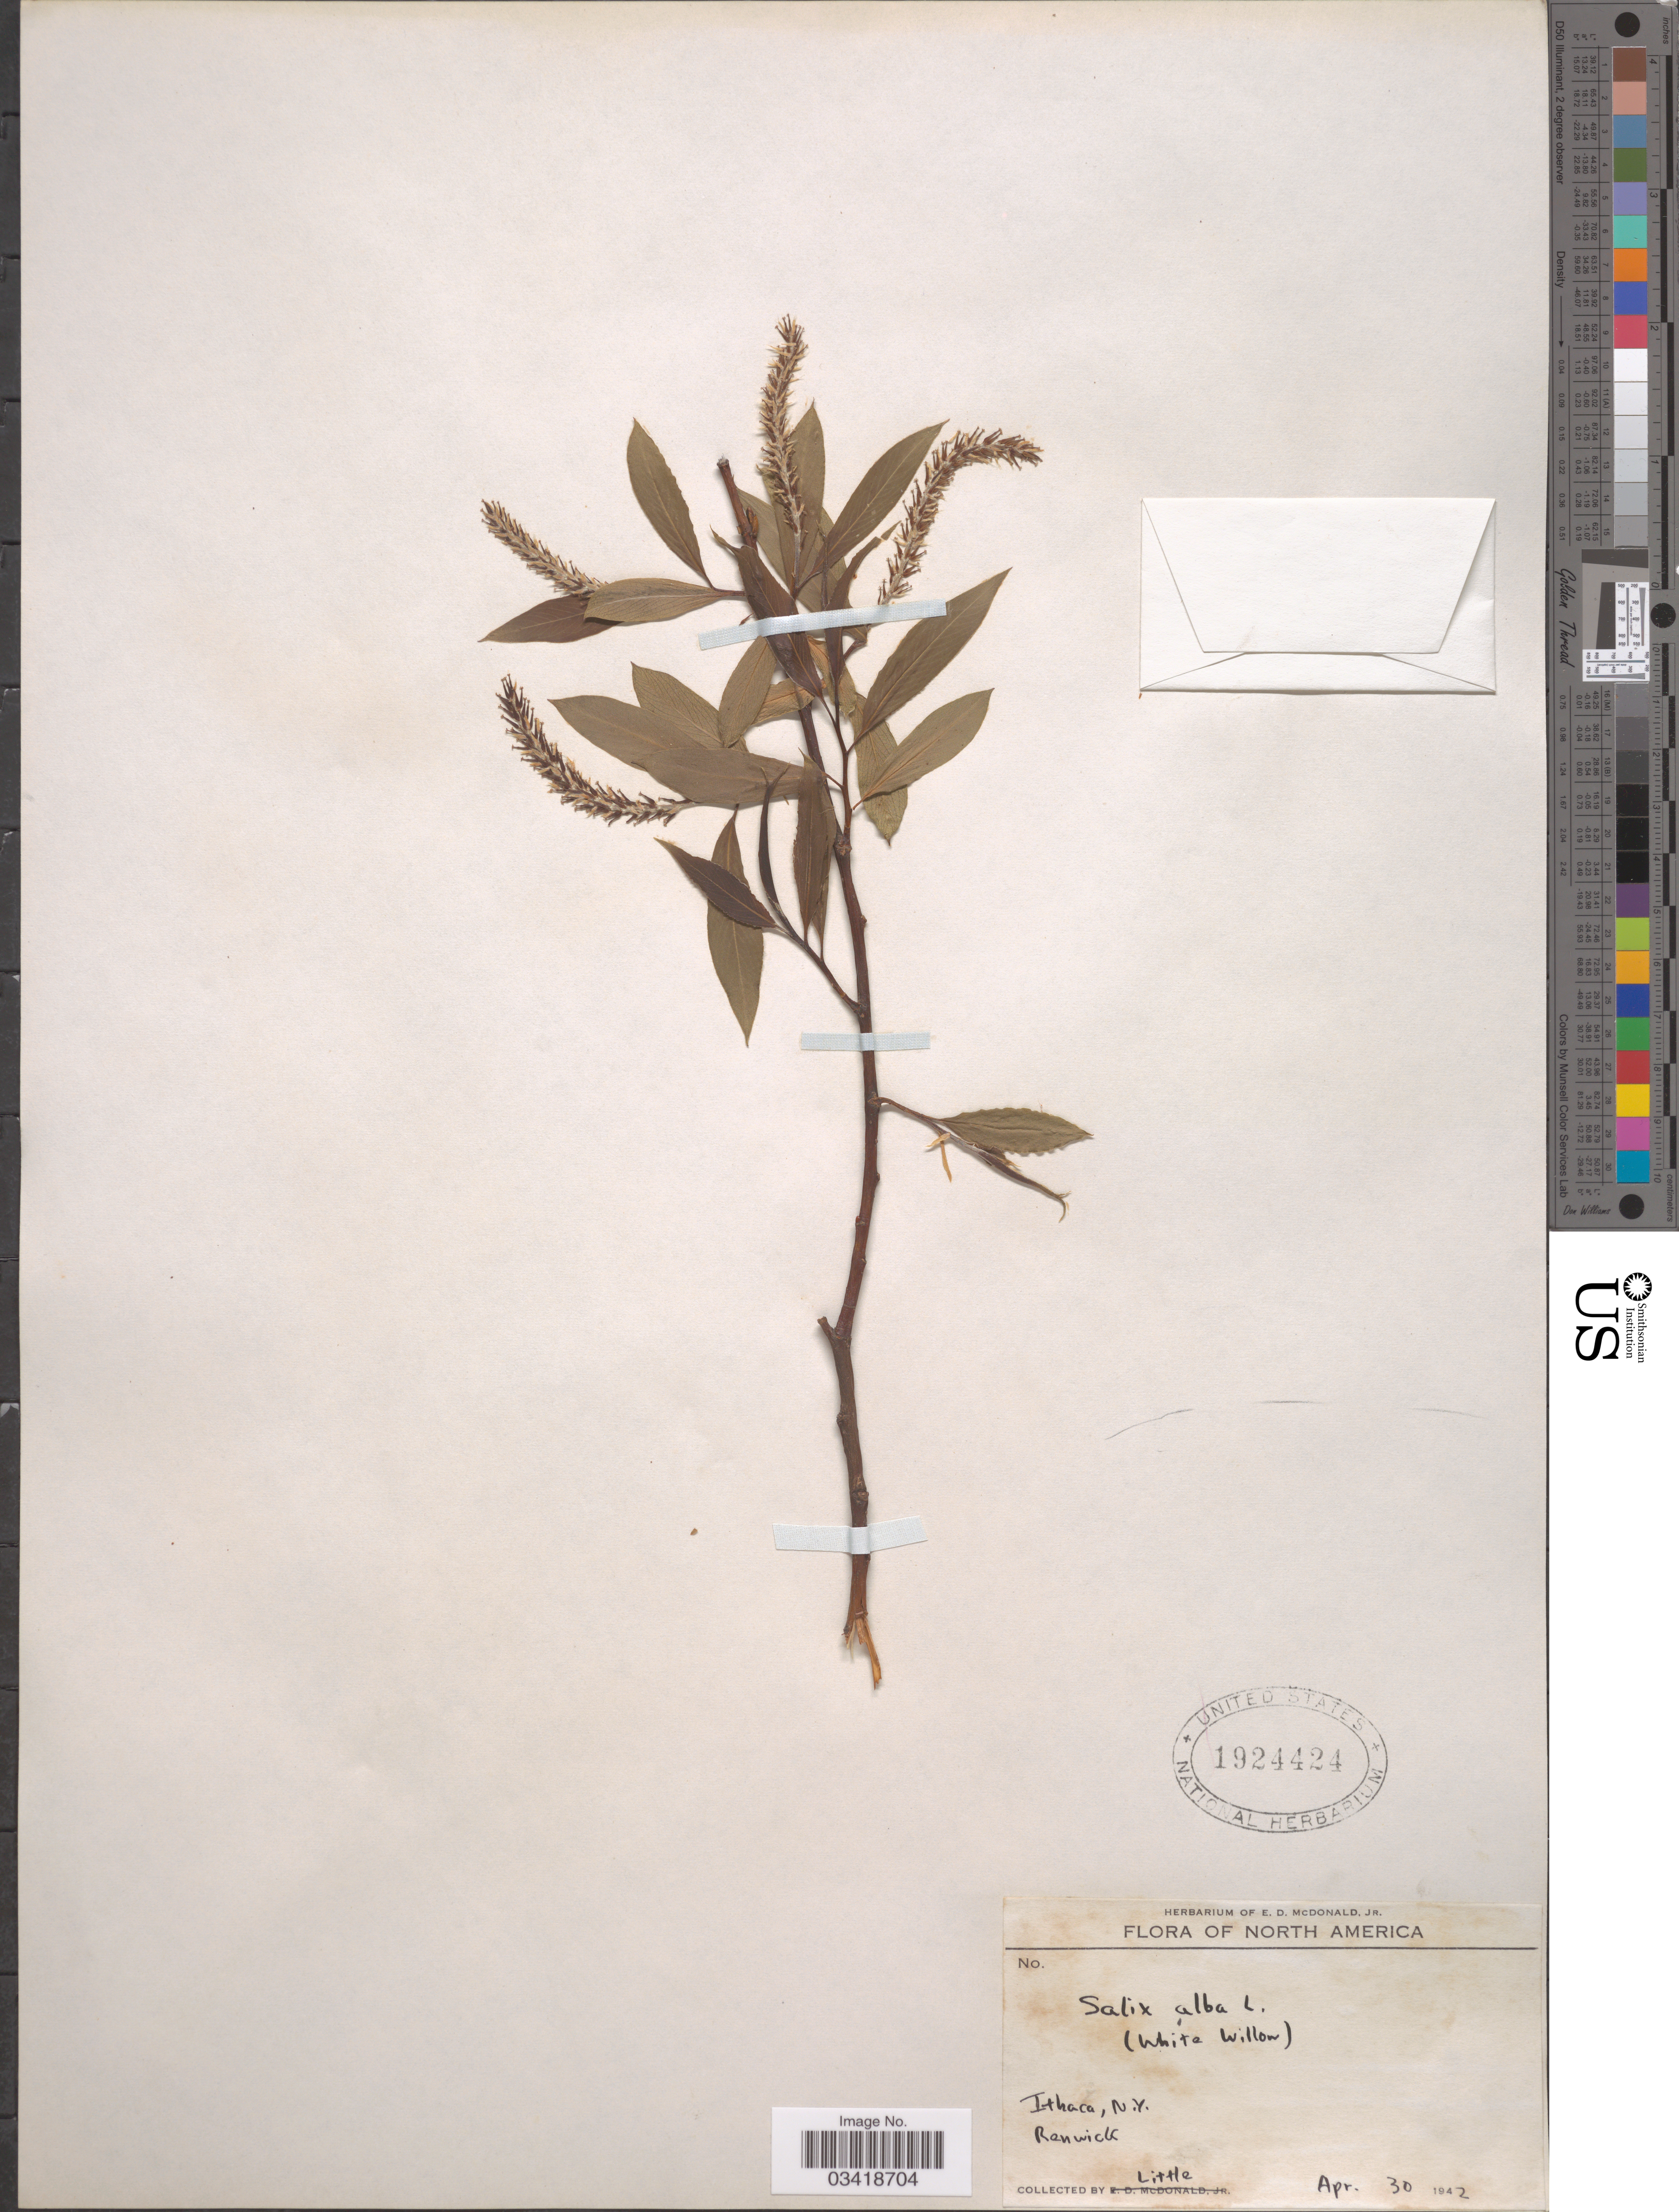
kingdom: Plantae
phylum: Tracheophyta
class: Magnoliopsida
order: Malpighiales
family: Salicaceae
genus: Salix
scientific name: Salix alba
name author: L.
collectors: Little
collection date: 1942-04-30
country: United States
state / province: New York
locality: Ithaca. Ranwick.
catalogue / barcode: US 1924424